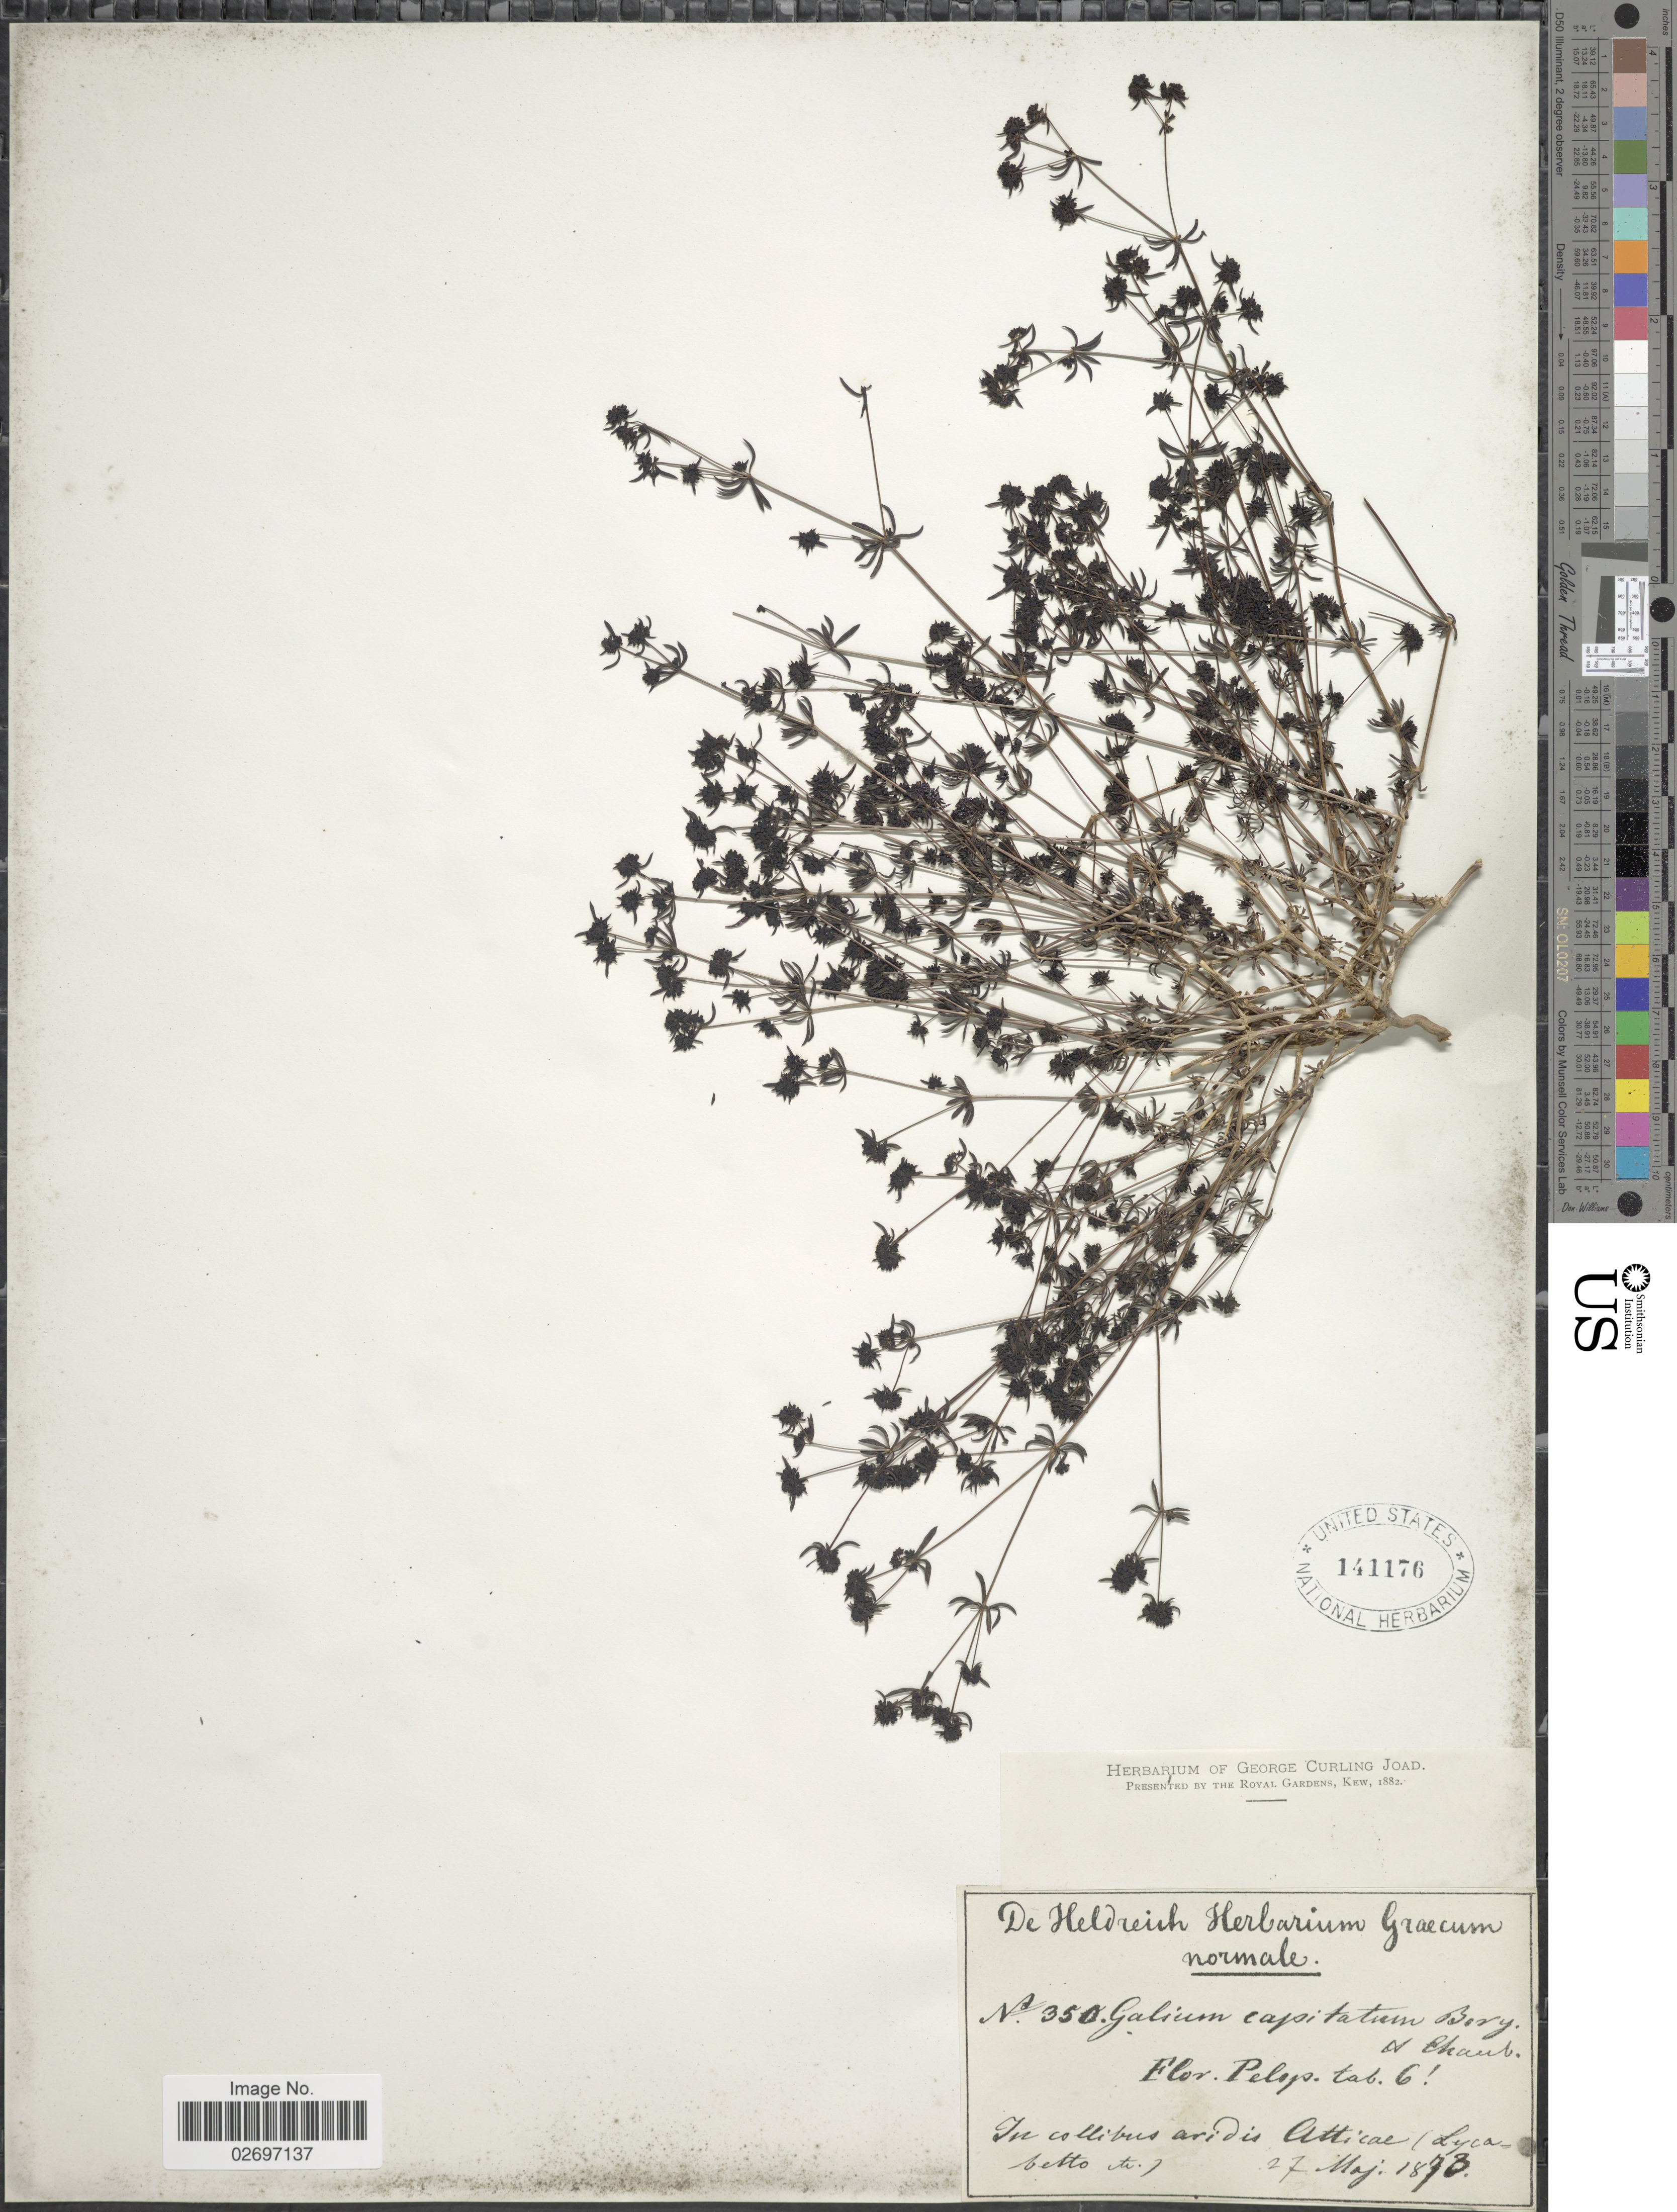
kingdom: Plantae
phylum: Tracheophyta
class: Magnoliopsida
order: Gentianales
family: Rubiaceae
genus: Galium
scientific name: Galium capitatum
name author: Bory & Chaub.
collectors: -. De Heldreich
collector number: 350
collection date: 1878-05-27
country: Greece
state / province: Attica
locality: In collibus aridis Atticae Lyca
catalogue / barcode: US 141176